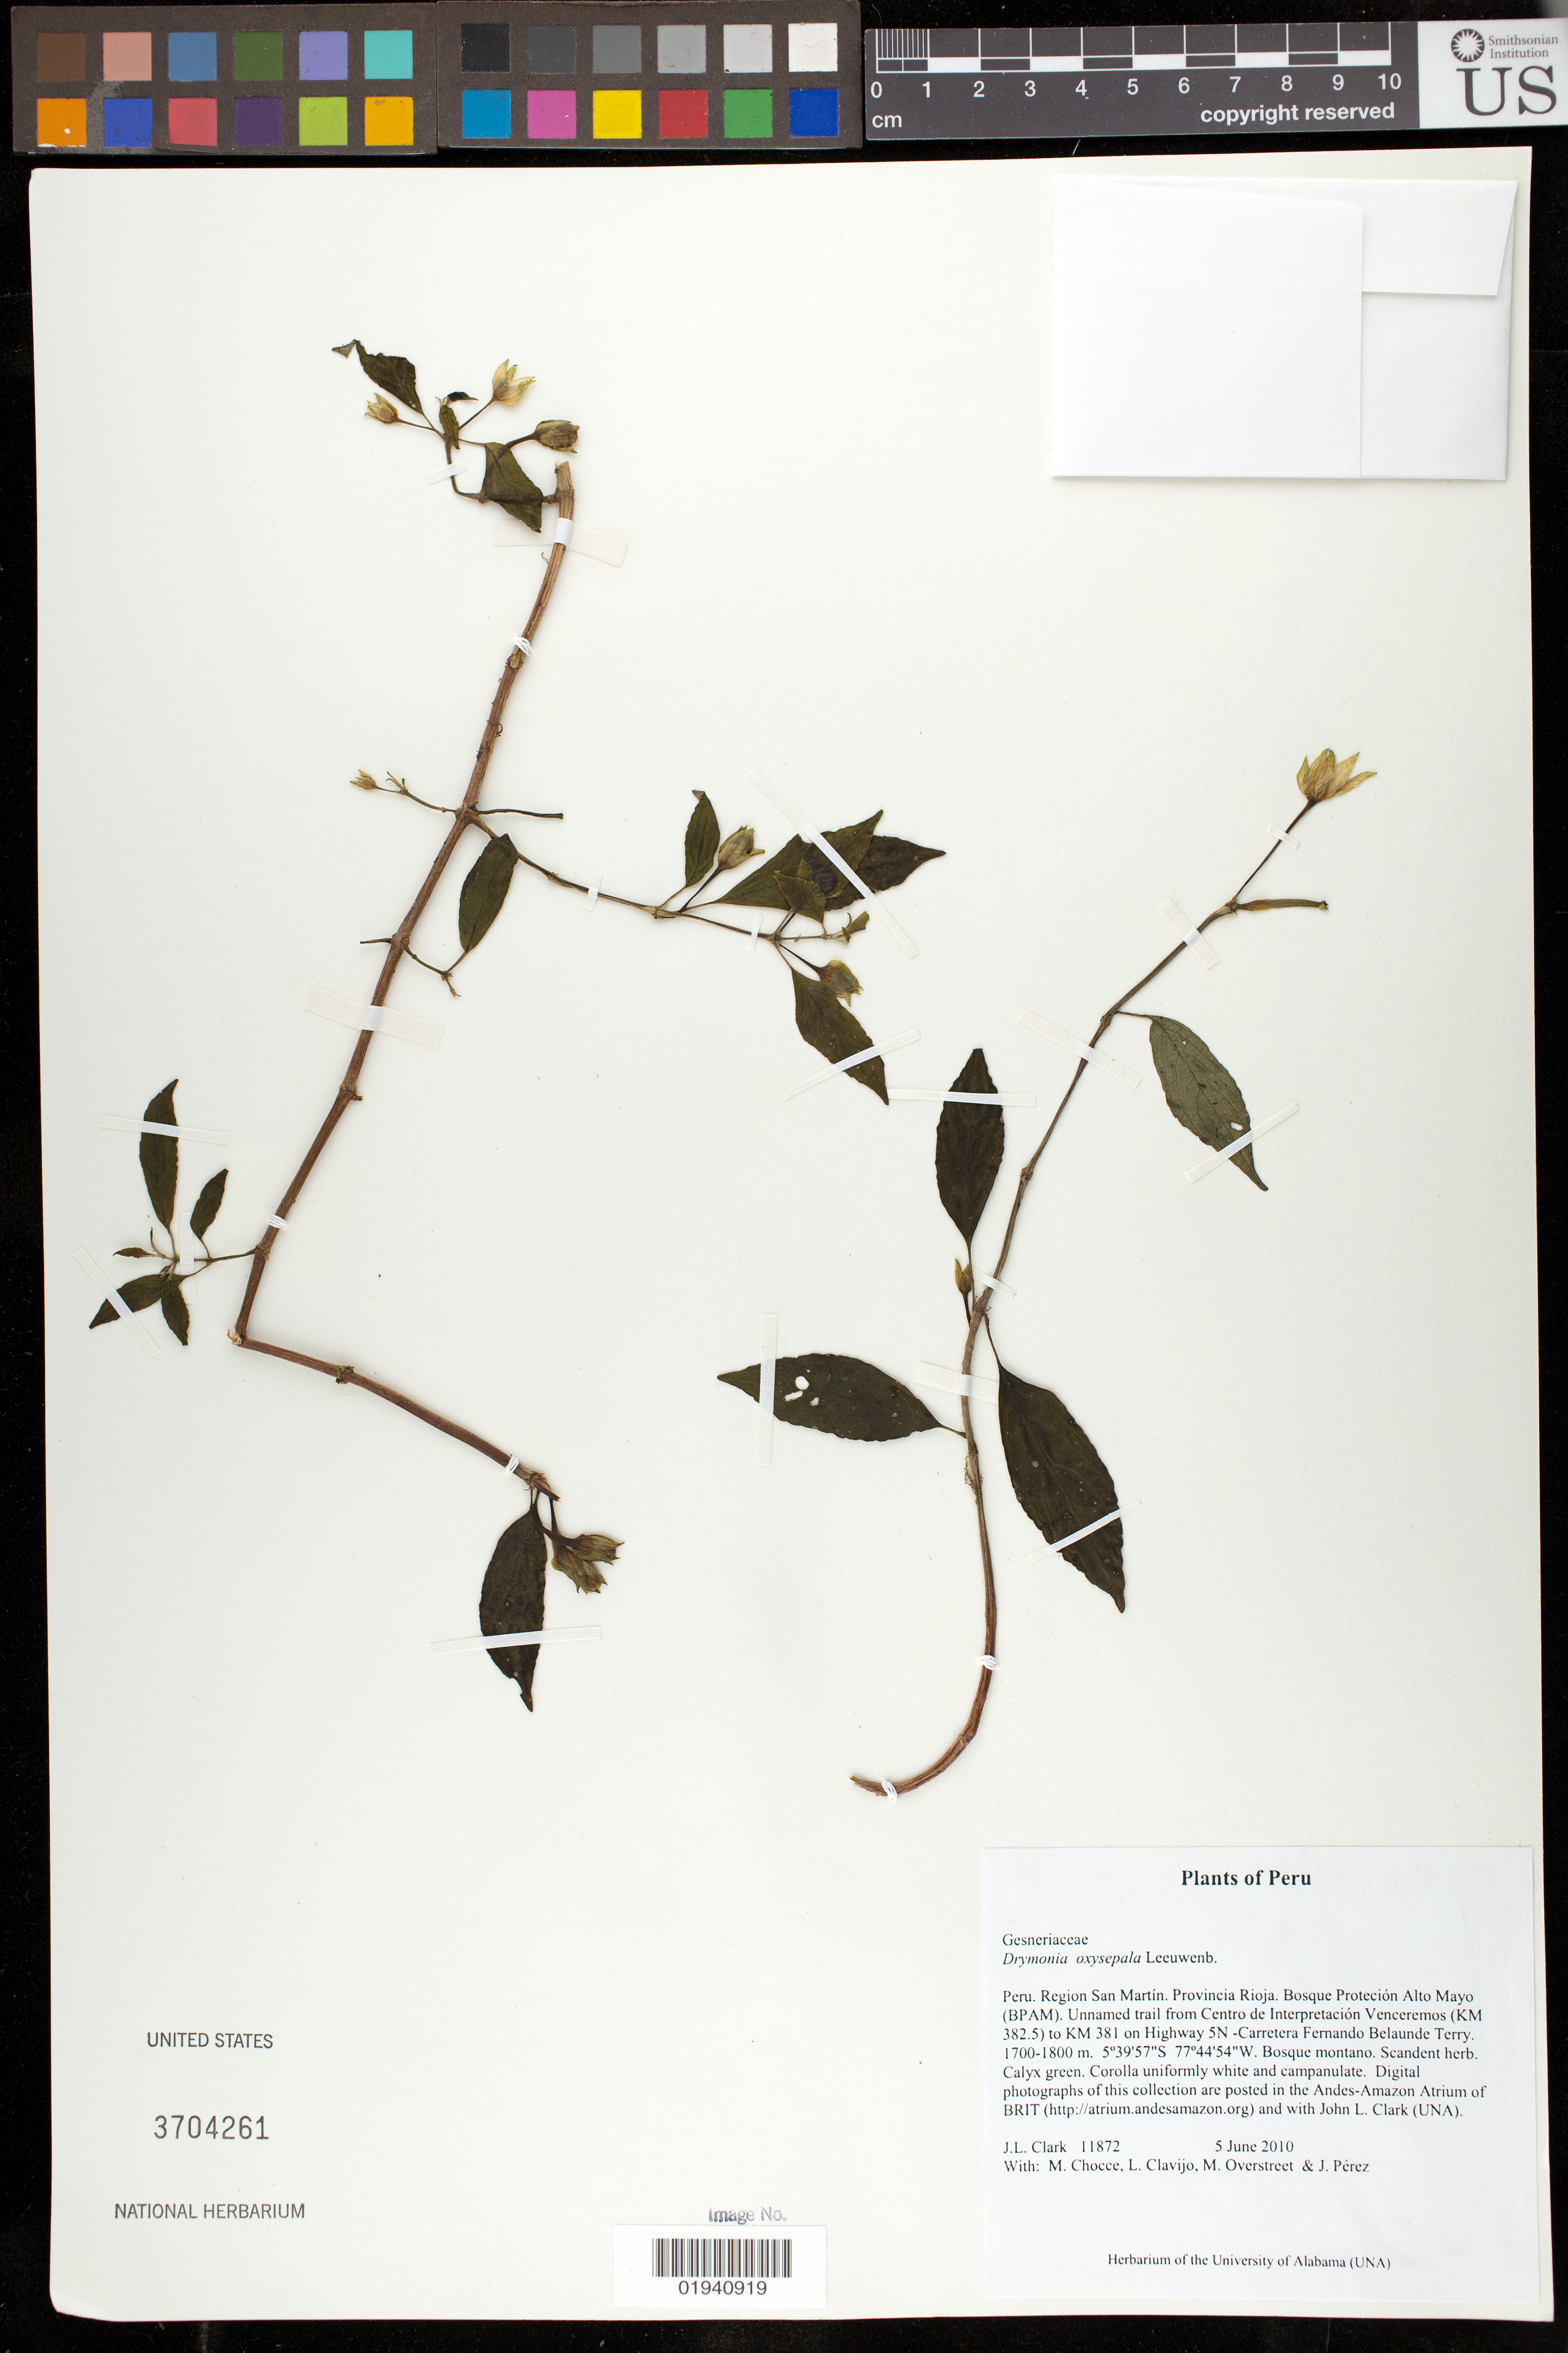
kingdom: Plantae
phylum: Tracheophyta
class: Magnoliopsida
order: Lamiales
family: Gesneriaceae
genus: Drymonia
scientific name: Drymonia oxysepala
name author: Leeuwenb.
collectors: J. L. Clark, M. Chocce, L. Clavijo, M. Overstreet & J. Perez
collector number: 11872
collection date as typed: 5 Jun 2010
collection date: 2010-06-05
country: Peru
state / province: San Martín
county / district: Rioja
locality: Bosque Protecion Alto Mayo (BPAM). Unnamed trail from Centro de Interpretacion Venceremos (KM 382.5) to KM 381 on Highway 5N. Carretera Fernando Belaunde Terry.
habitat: Bosque montano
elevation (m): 1700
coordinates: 5 39 57 S, 77 44 54 W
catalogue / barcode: US 3704261